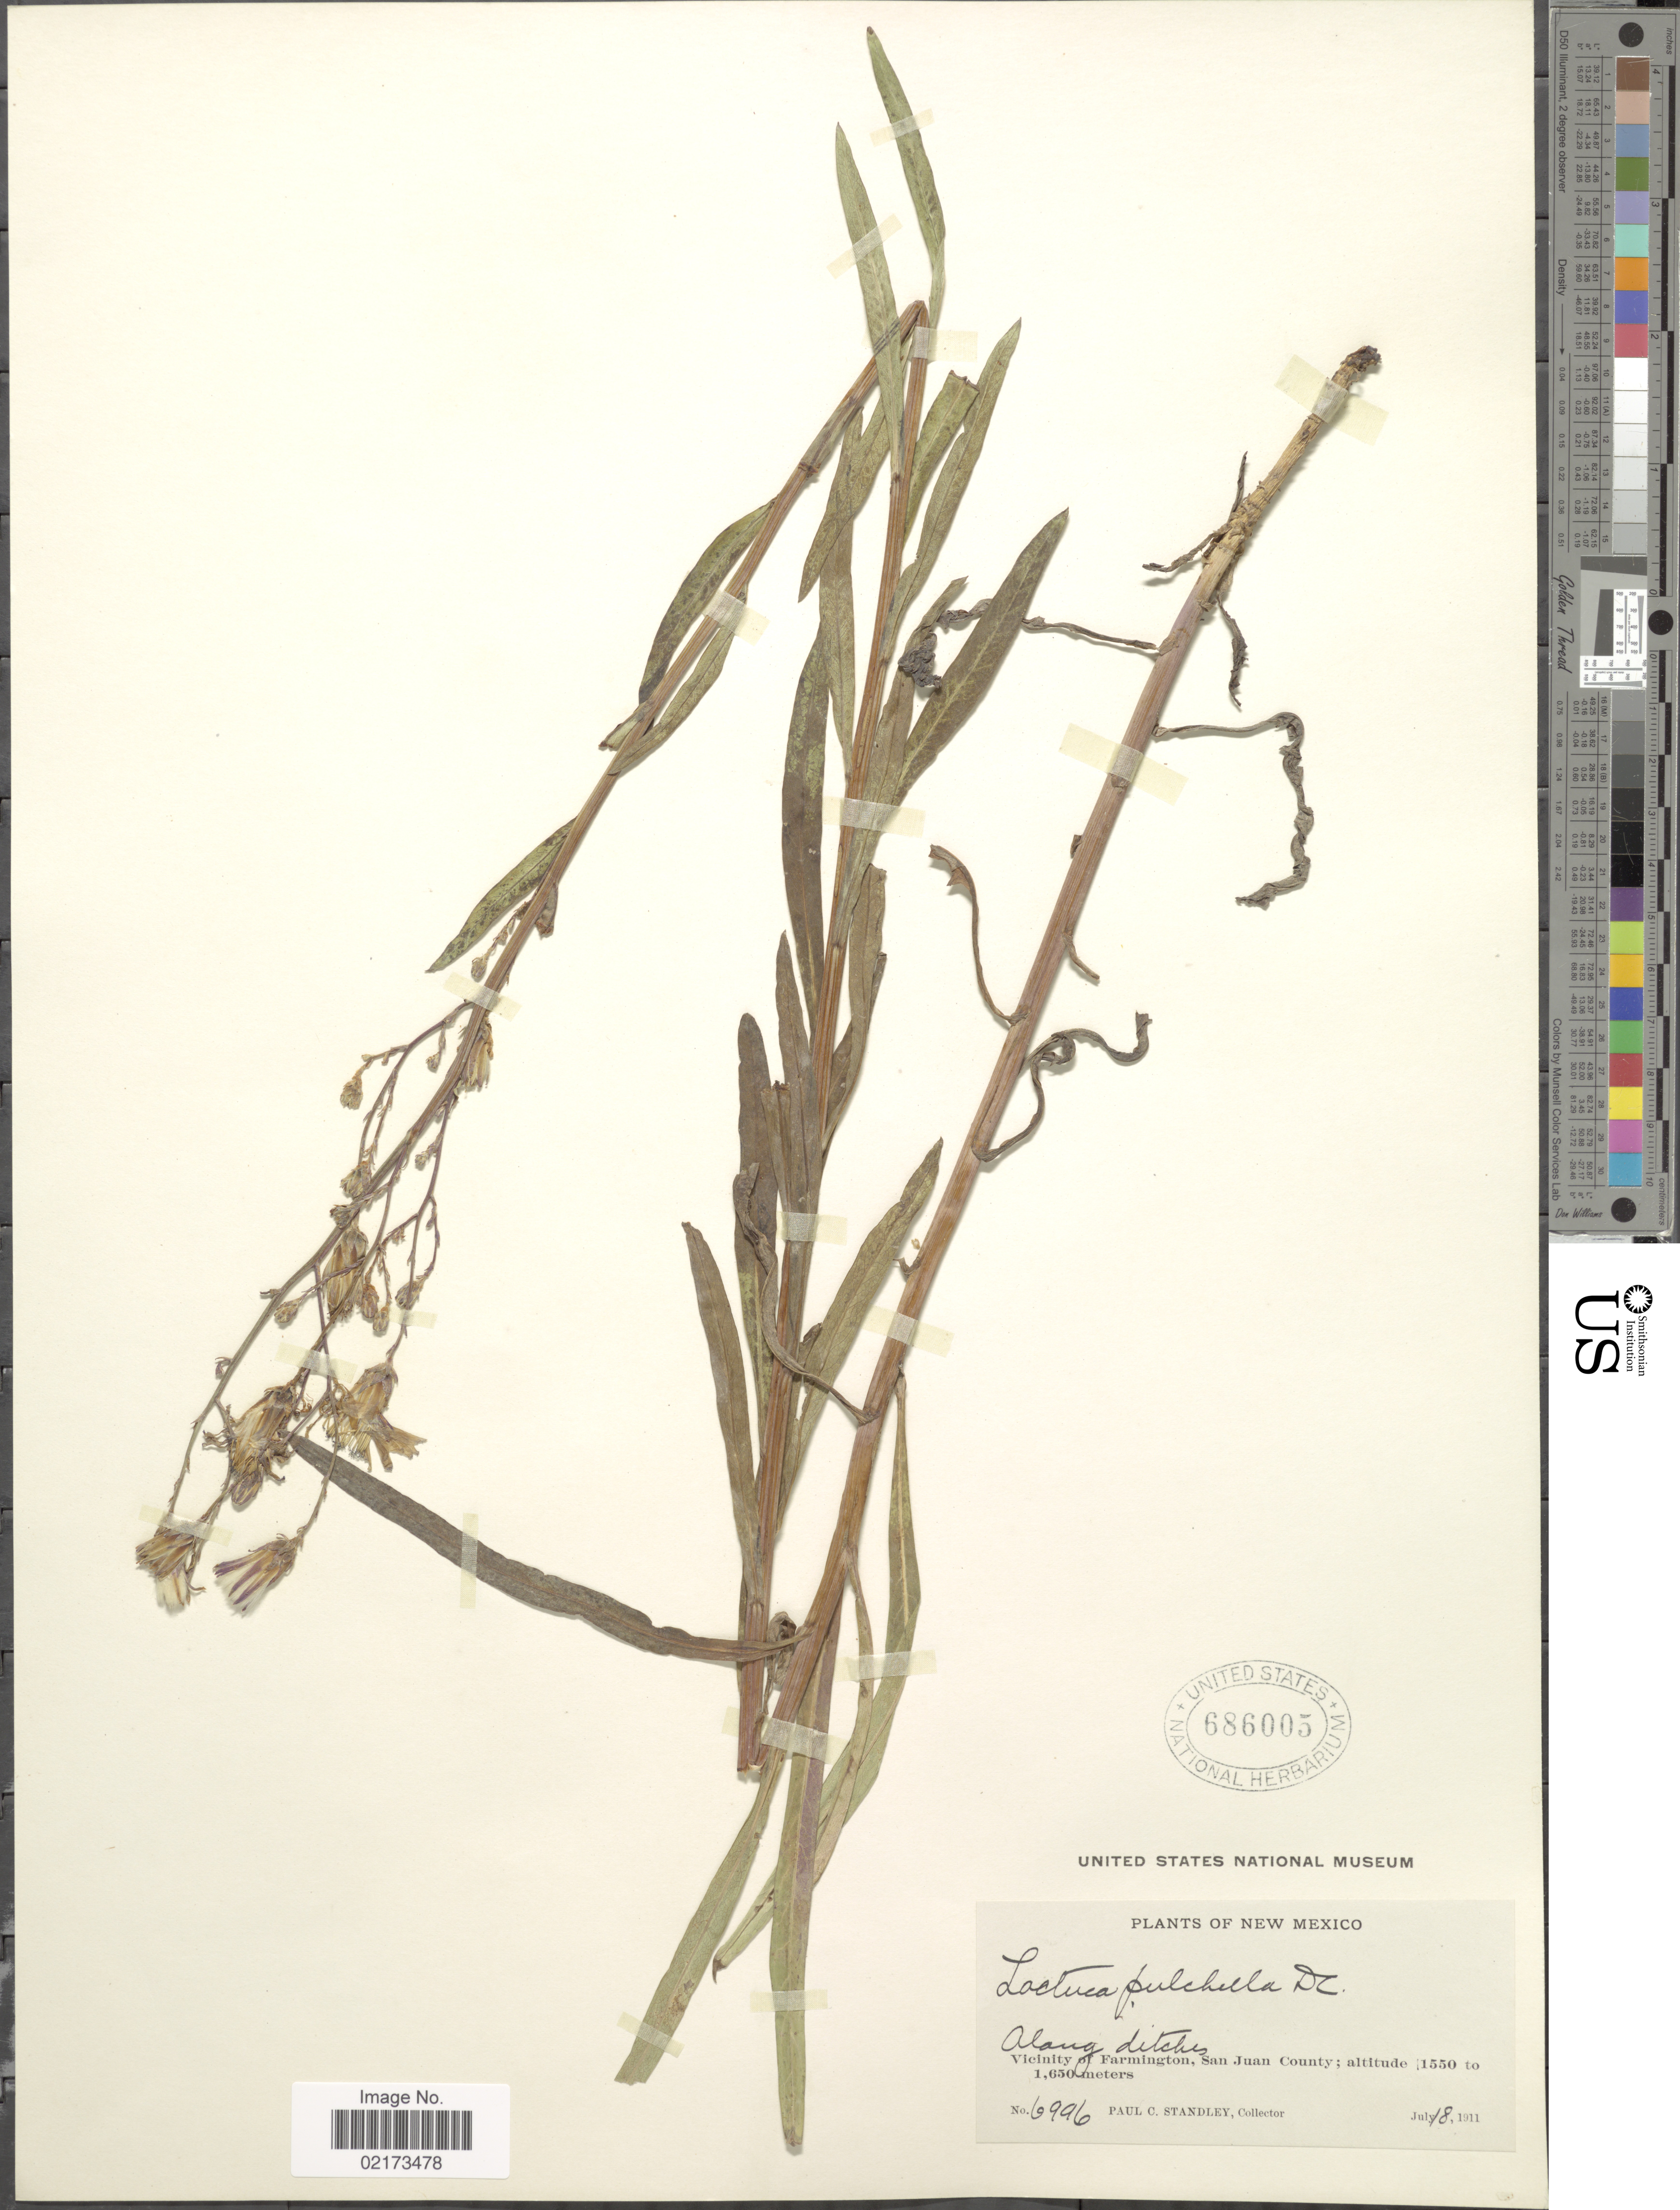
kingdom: Plantae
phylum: Tracheophyta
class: Magnoliopsida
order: Asterales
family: Asteraceae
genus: Lactuca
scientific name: Lactuca tatarica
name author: (L.) C.A. Mey.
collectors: P. C. Standley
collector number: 6996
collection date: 1911-07-18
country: United States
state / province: New Mexico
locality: Vicinity of Farmington, San Juan County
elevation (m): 1550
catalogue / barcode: US 686005